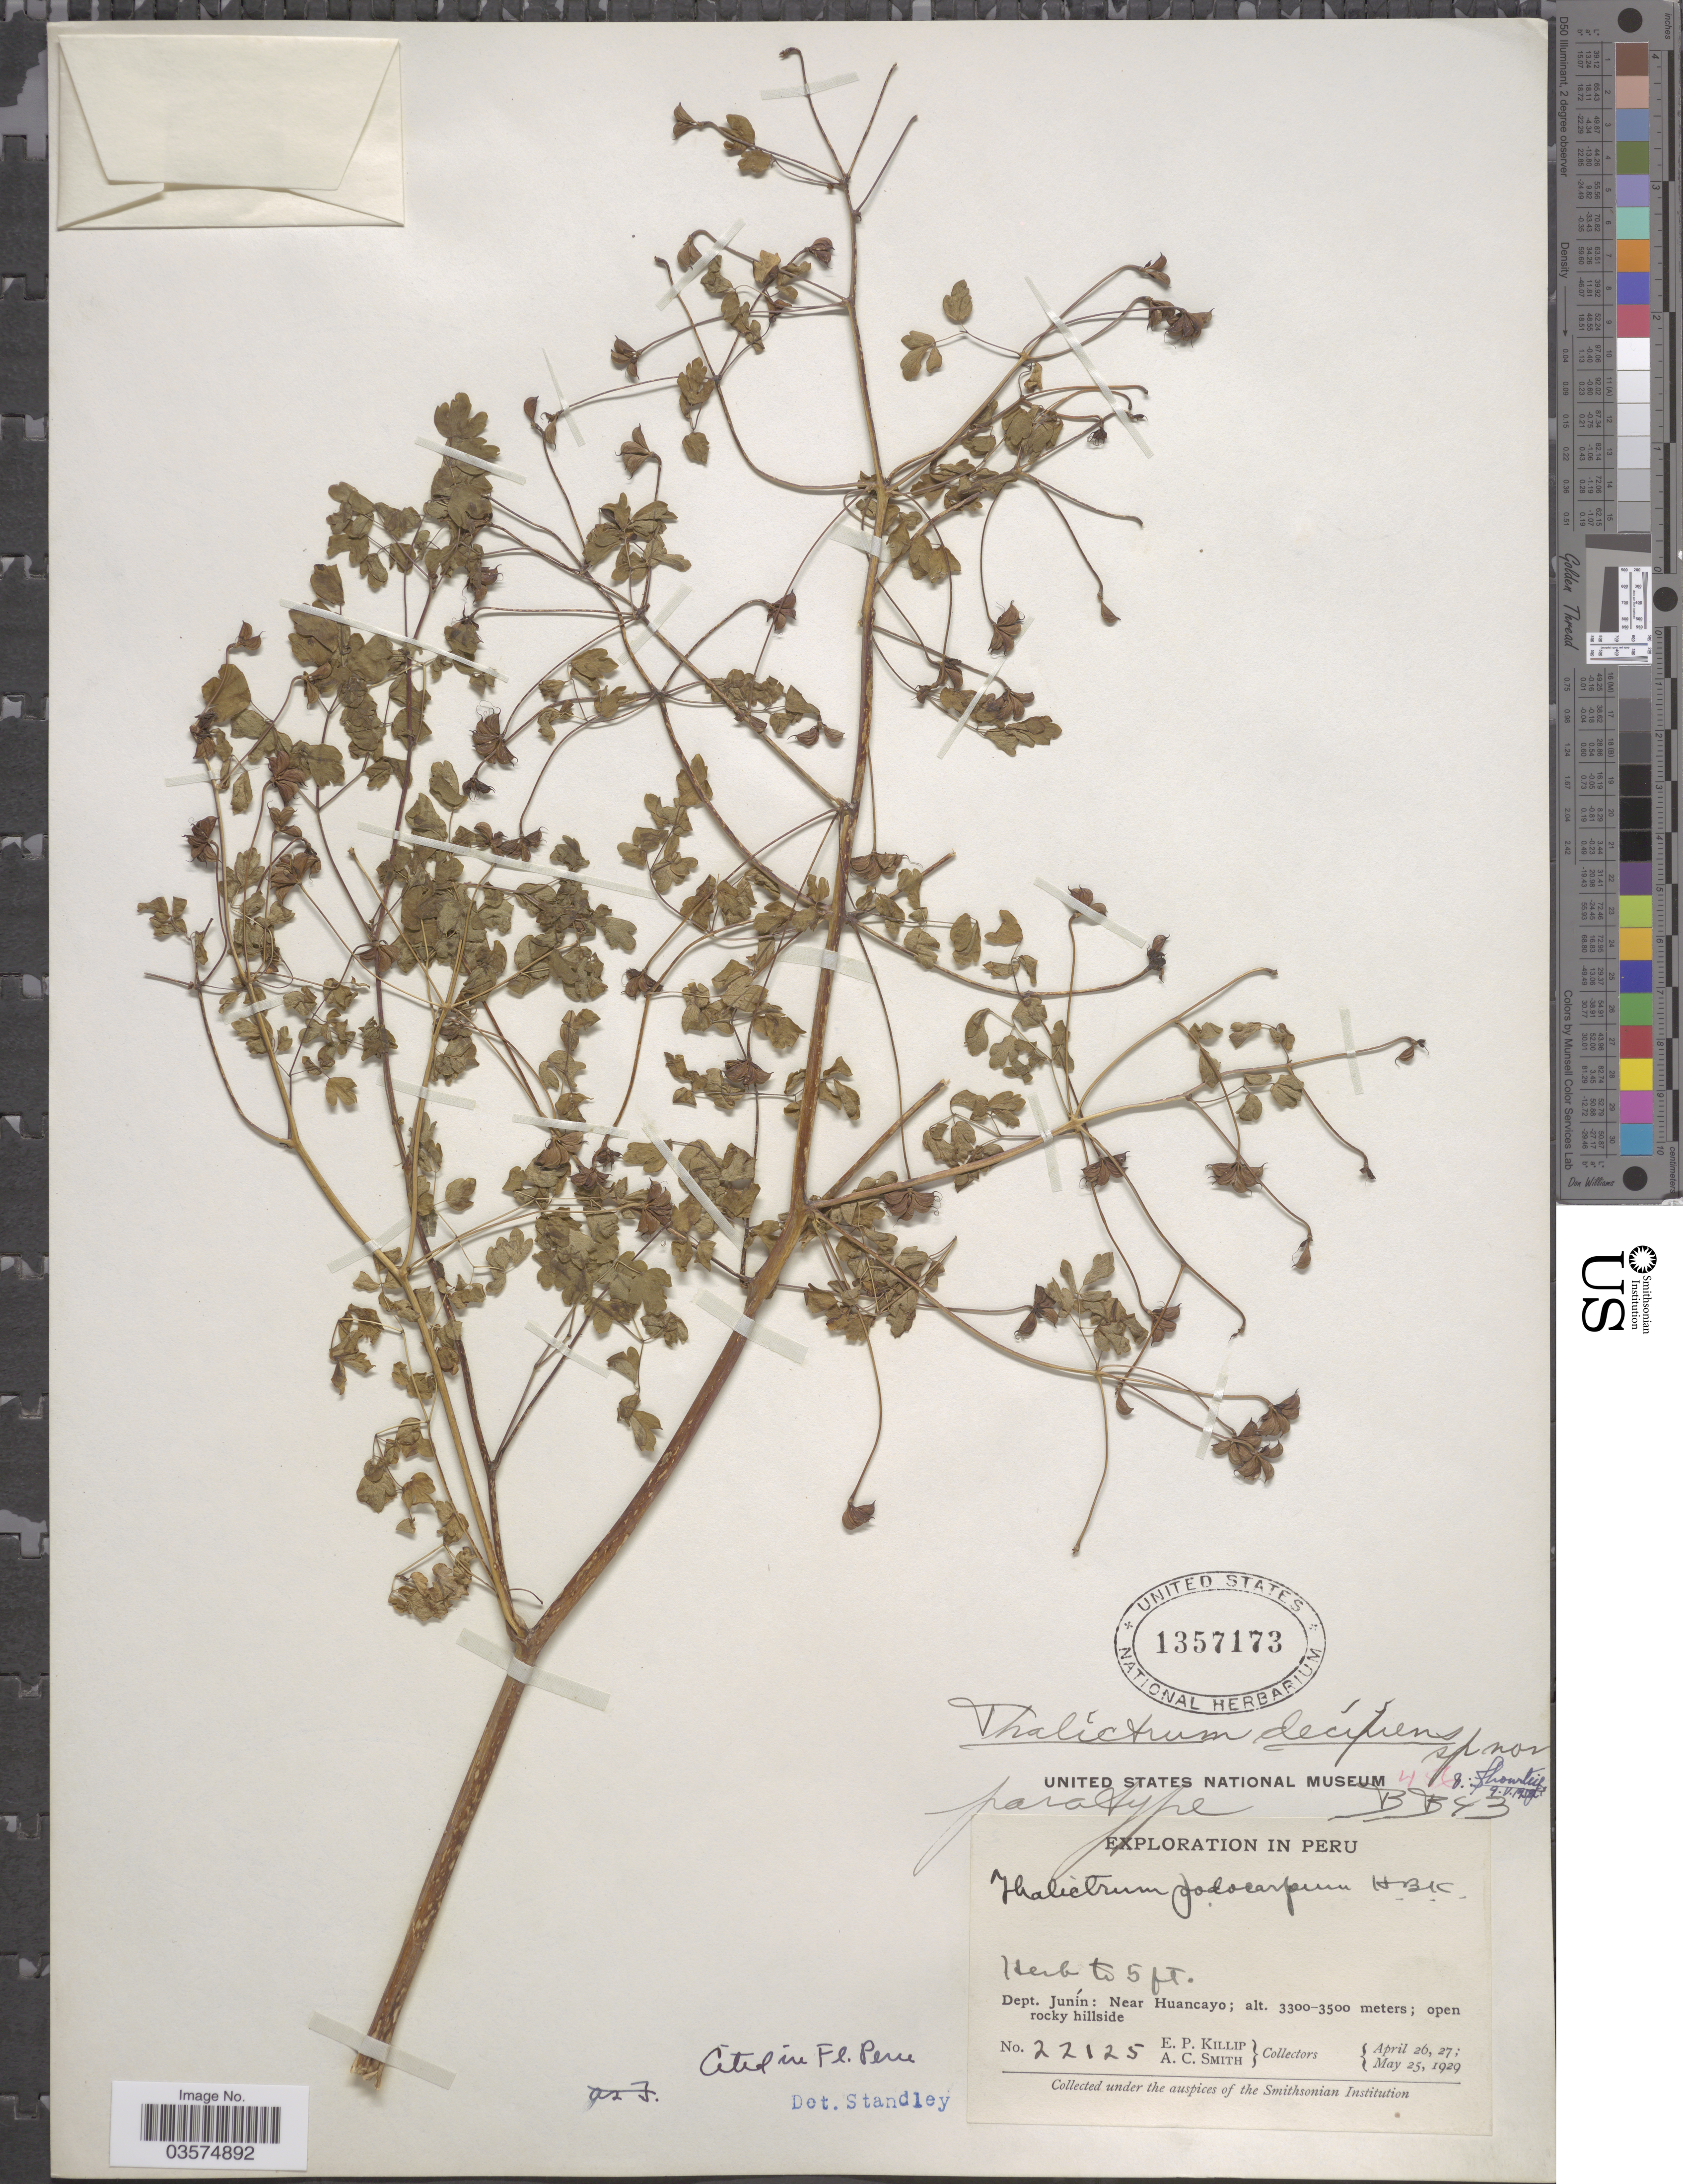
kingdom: Plantae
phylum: Tracheophyta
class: Magnoliopsida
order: Ranunculales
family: Ranunculaceae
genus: Thalictrum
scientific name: Thalictrum decipiens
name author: B. Boivin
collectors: E. P. Killip & A. C. Smith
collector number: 22125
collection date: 1929-04-26/1929-05-25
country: Peru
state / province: Junín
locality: Dept. Junín: Near Huancayo.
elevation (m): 3300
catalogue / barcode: US 1357173